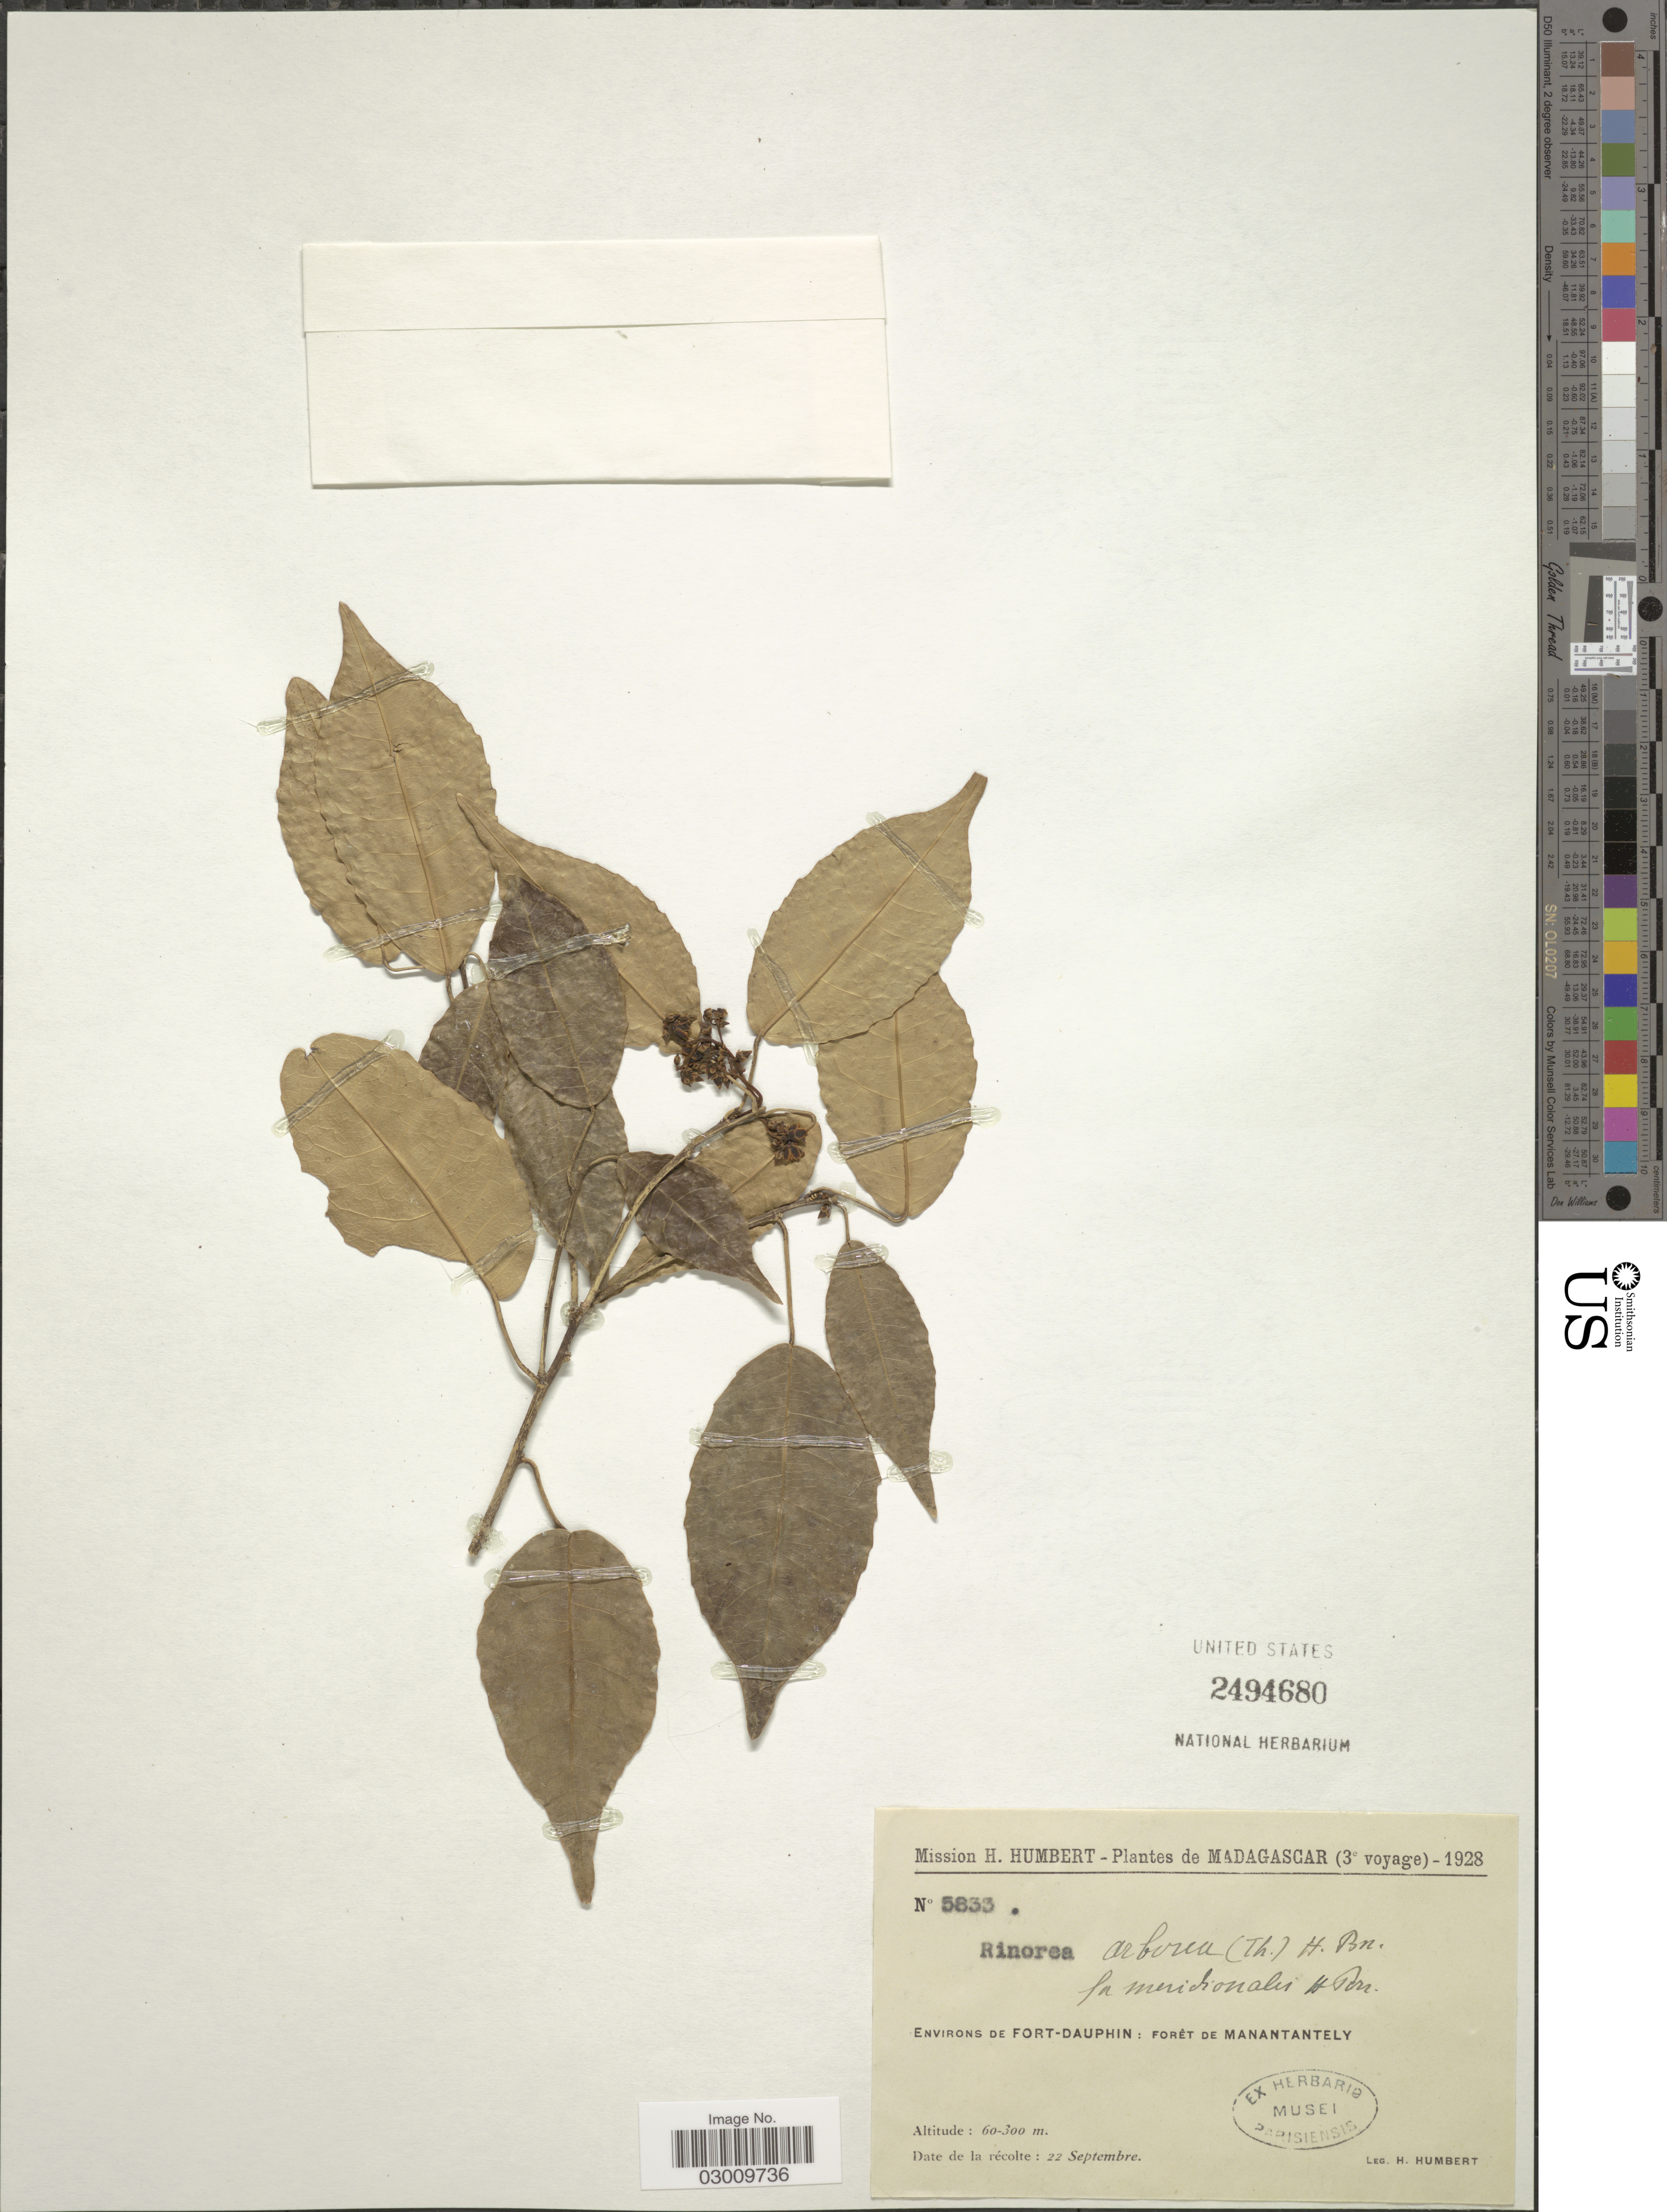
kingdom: Plantae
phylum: Tracheophyta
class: Magnoliopsida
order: Malpighiales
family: Violaceae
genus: Rinorea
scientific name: Rinorea arborea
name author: (Thouars) Baill.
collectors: H. Humbert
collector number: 5833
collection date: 1928-09-22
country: Madagascar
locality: Environs de Fort-Dauphin: Forêt de Manantantely.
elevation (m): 60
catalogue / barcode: US 2494680